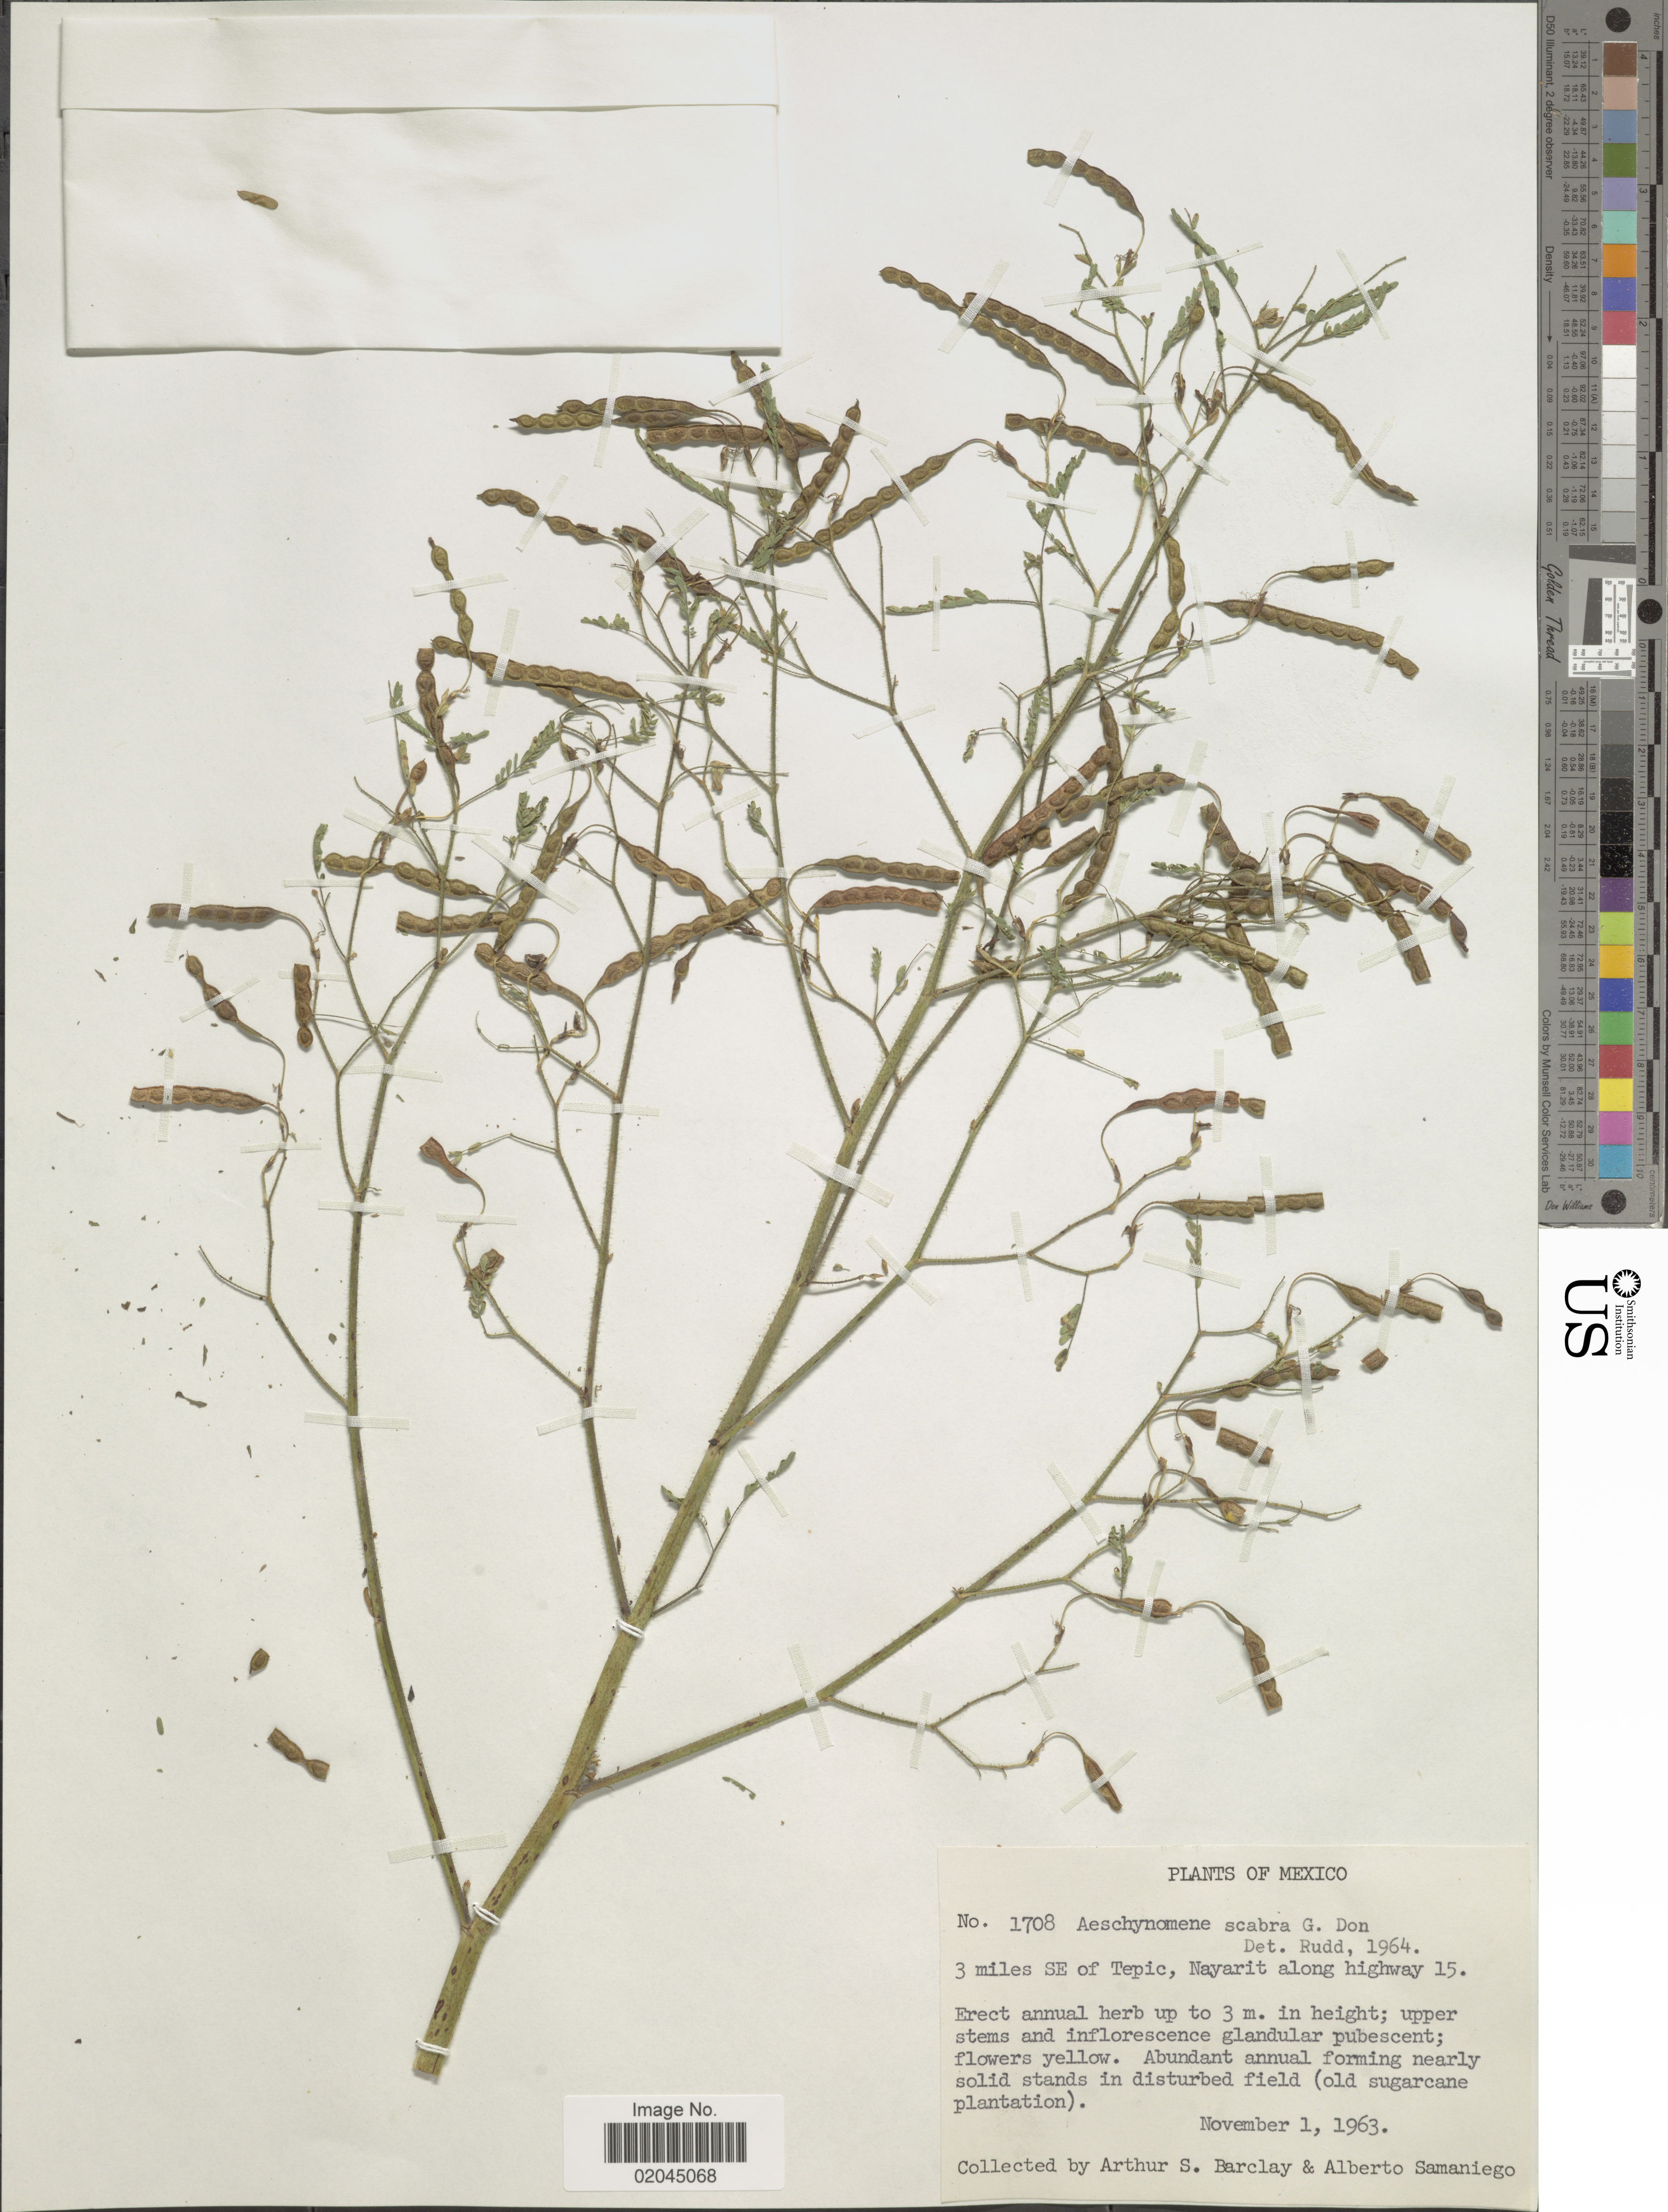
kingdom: Plantae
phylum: Tracheophyta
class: Magnoliopsida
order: Fabales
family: Fabaceae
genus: Aeschynomene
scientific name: Aeschynomene scabra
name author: G. Don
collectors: A. S. Barclay & A. V. Samaniego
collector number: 1708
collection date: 1963-11-01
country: Mexico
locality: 3 miles SE of Tepic, Nayarit along highway 15